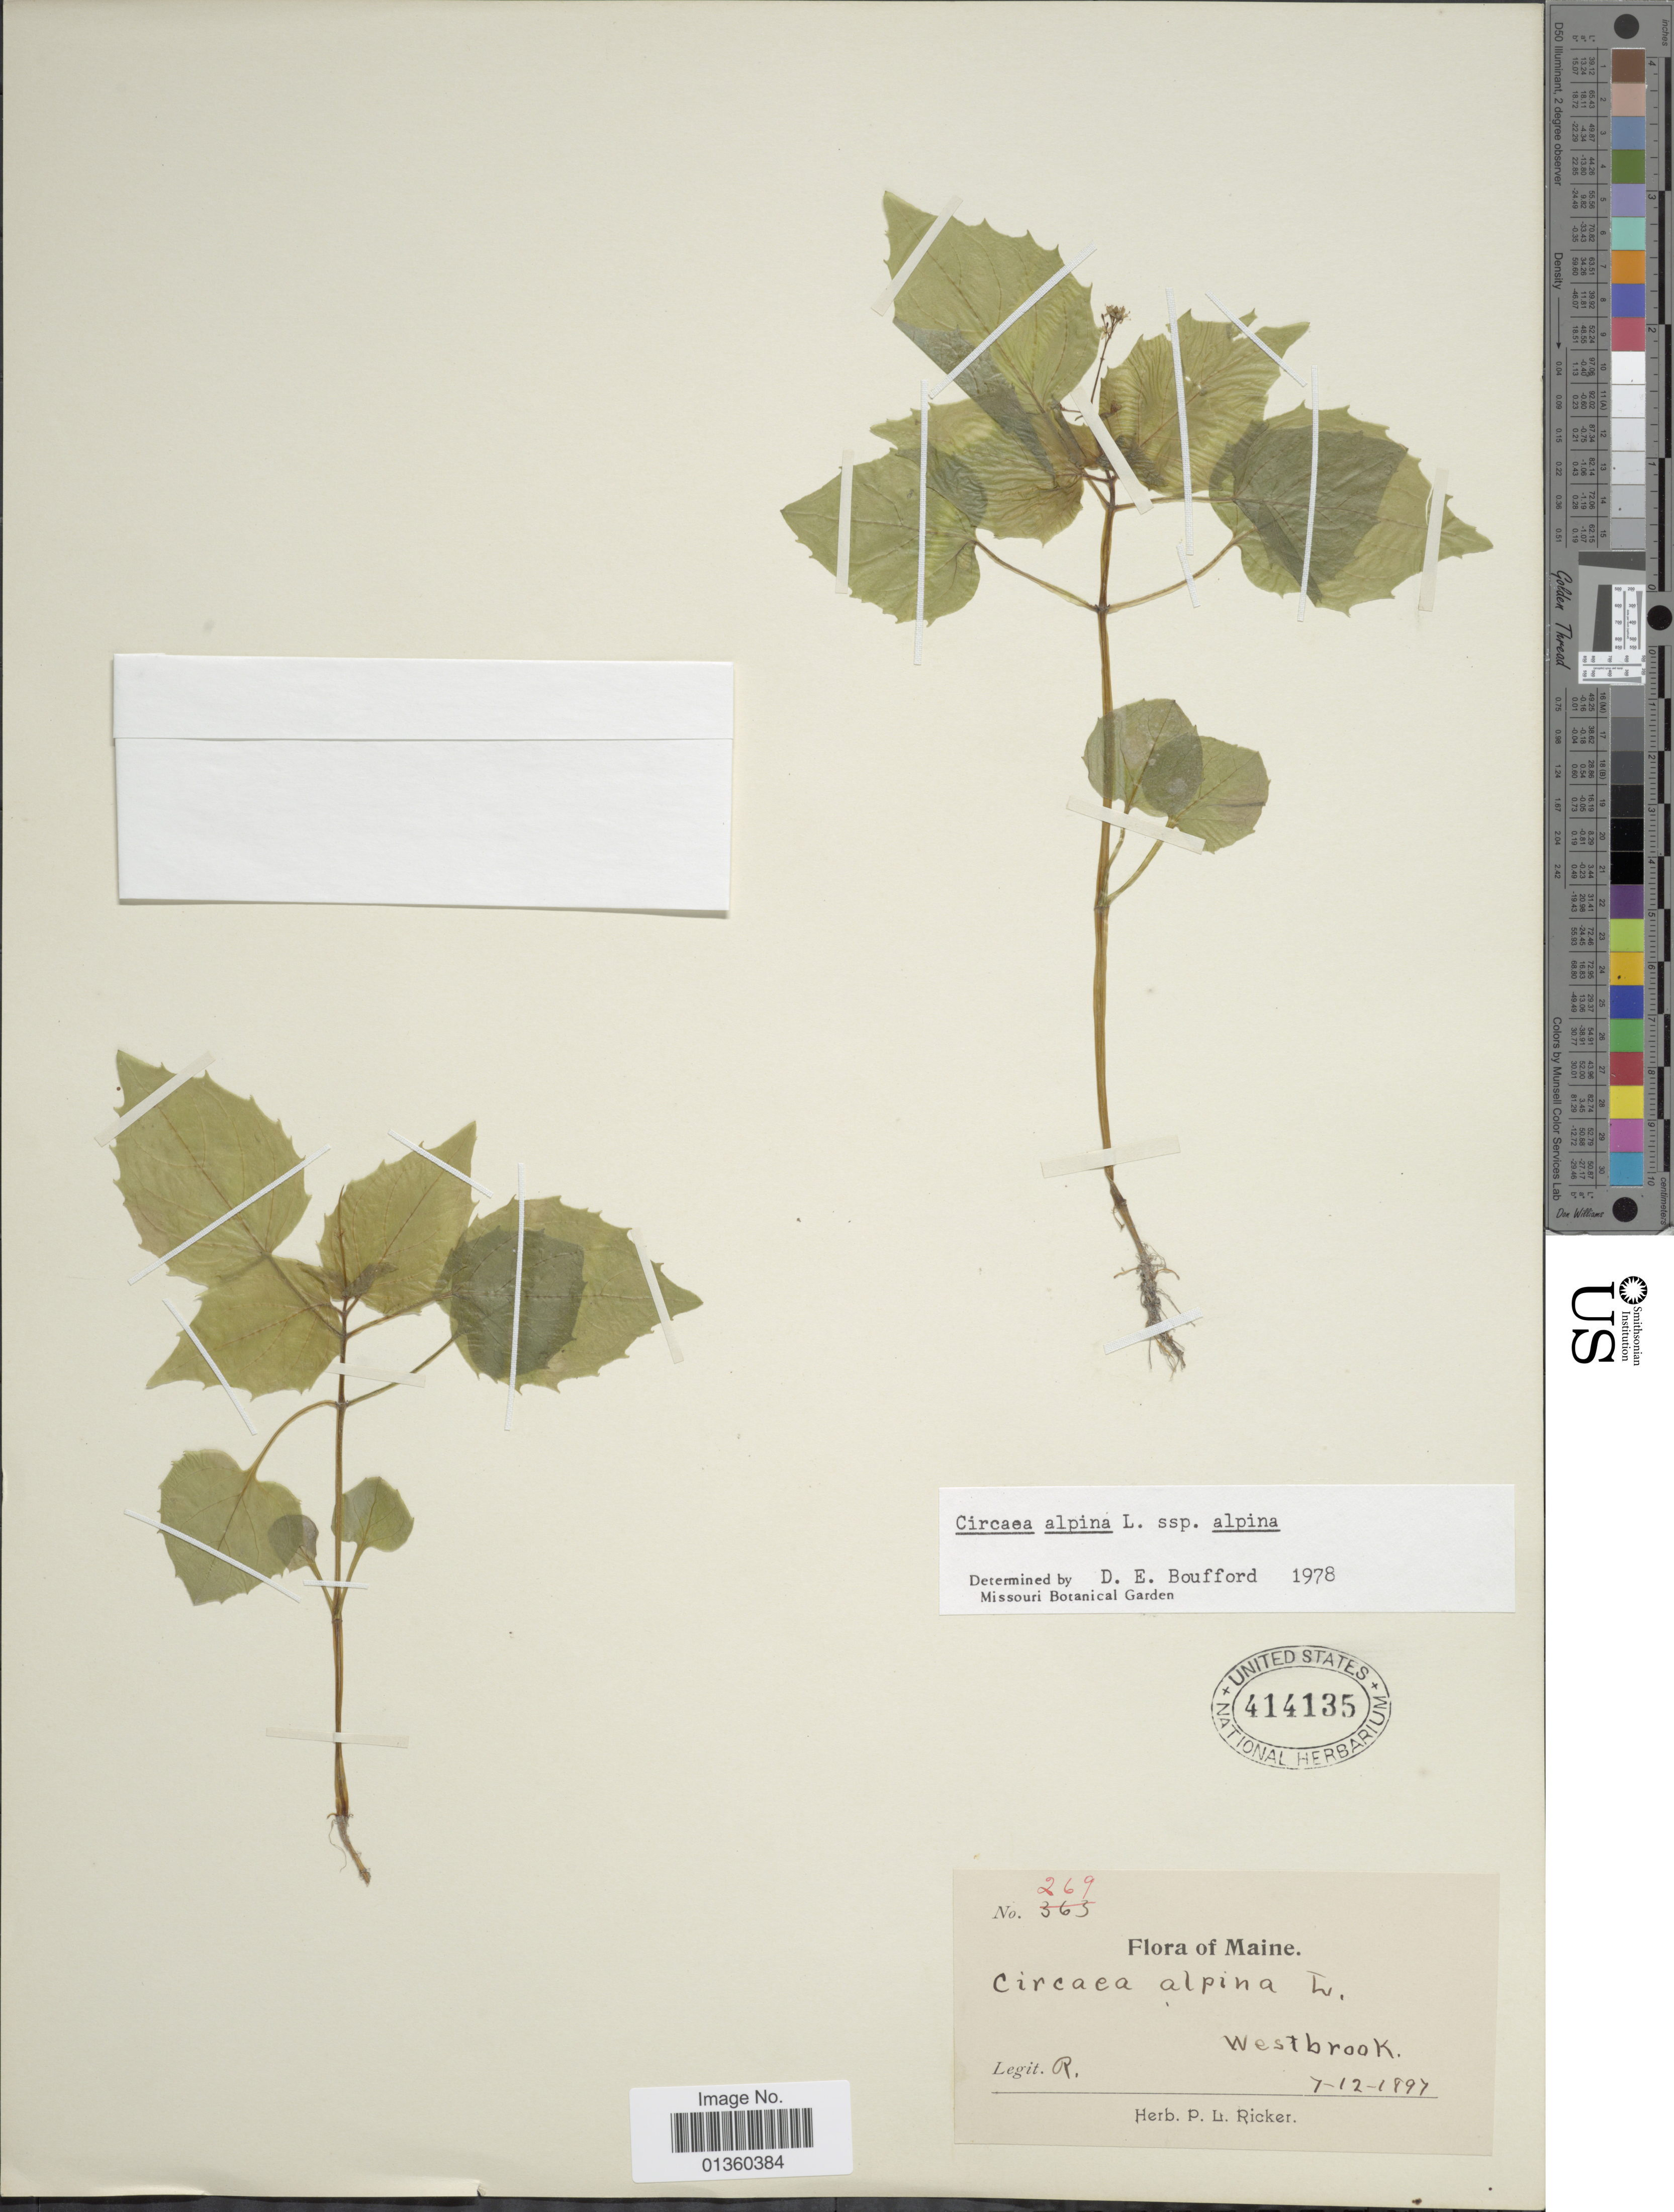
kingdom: Plantae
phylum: Tracheophyta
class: Magnoliopsida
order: Myrtales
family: Onagraceae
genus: Circaea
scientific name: Circaea alpina subsp. alpina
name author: L.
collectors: P. Ricker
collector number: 269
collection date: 1897-12-07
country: United States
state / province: Maine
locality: Westbrook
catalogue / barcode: US 414135